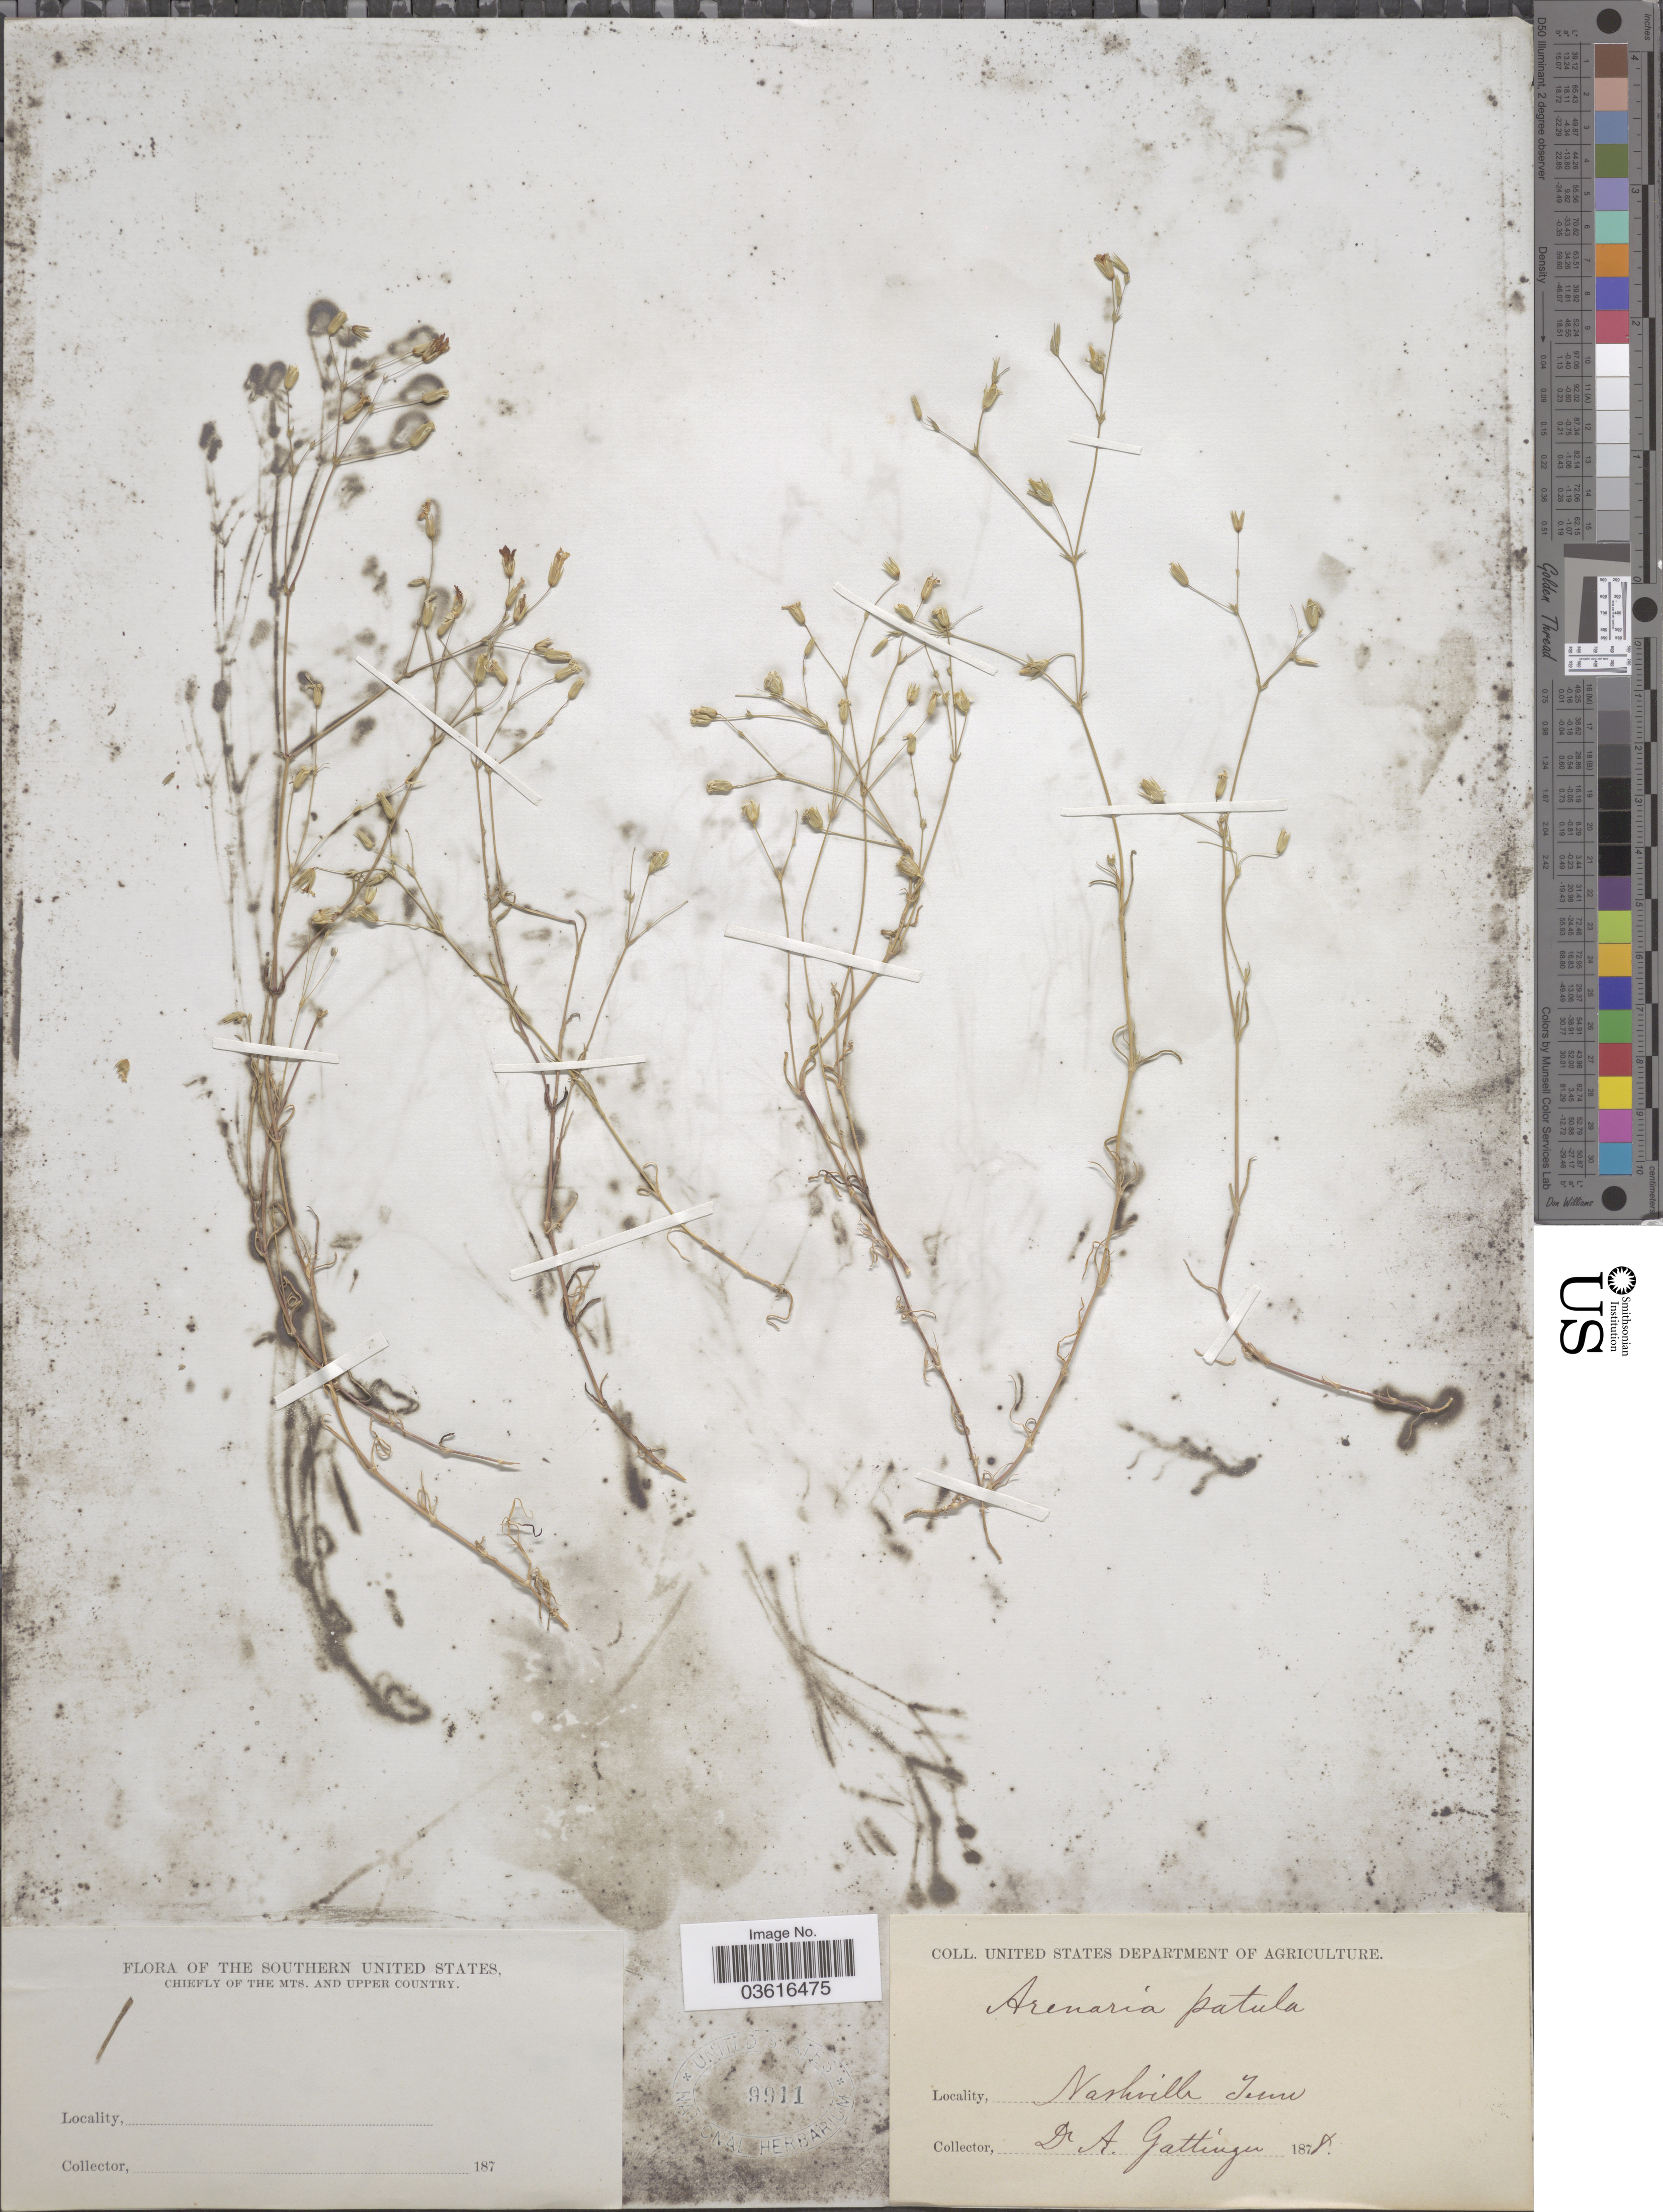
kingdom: Plantae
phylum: Tracheophyta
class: Magnoliopsida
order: Caryophyllales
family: Caryophyllaceae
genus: Minuartia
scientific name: Minuartia patula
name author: (Michx.) Mattf.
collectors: A. Gattinger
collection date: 1878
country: United States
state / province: Tennessee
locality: The Southern United States. Nashville.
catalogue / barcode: US 9911